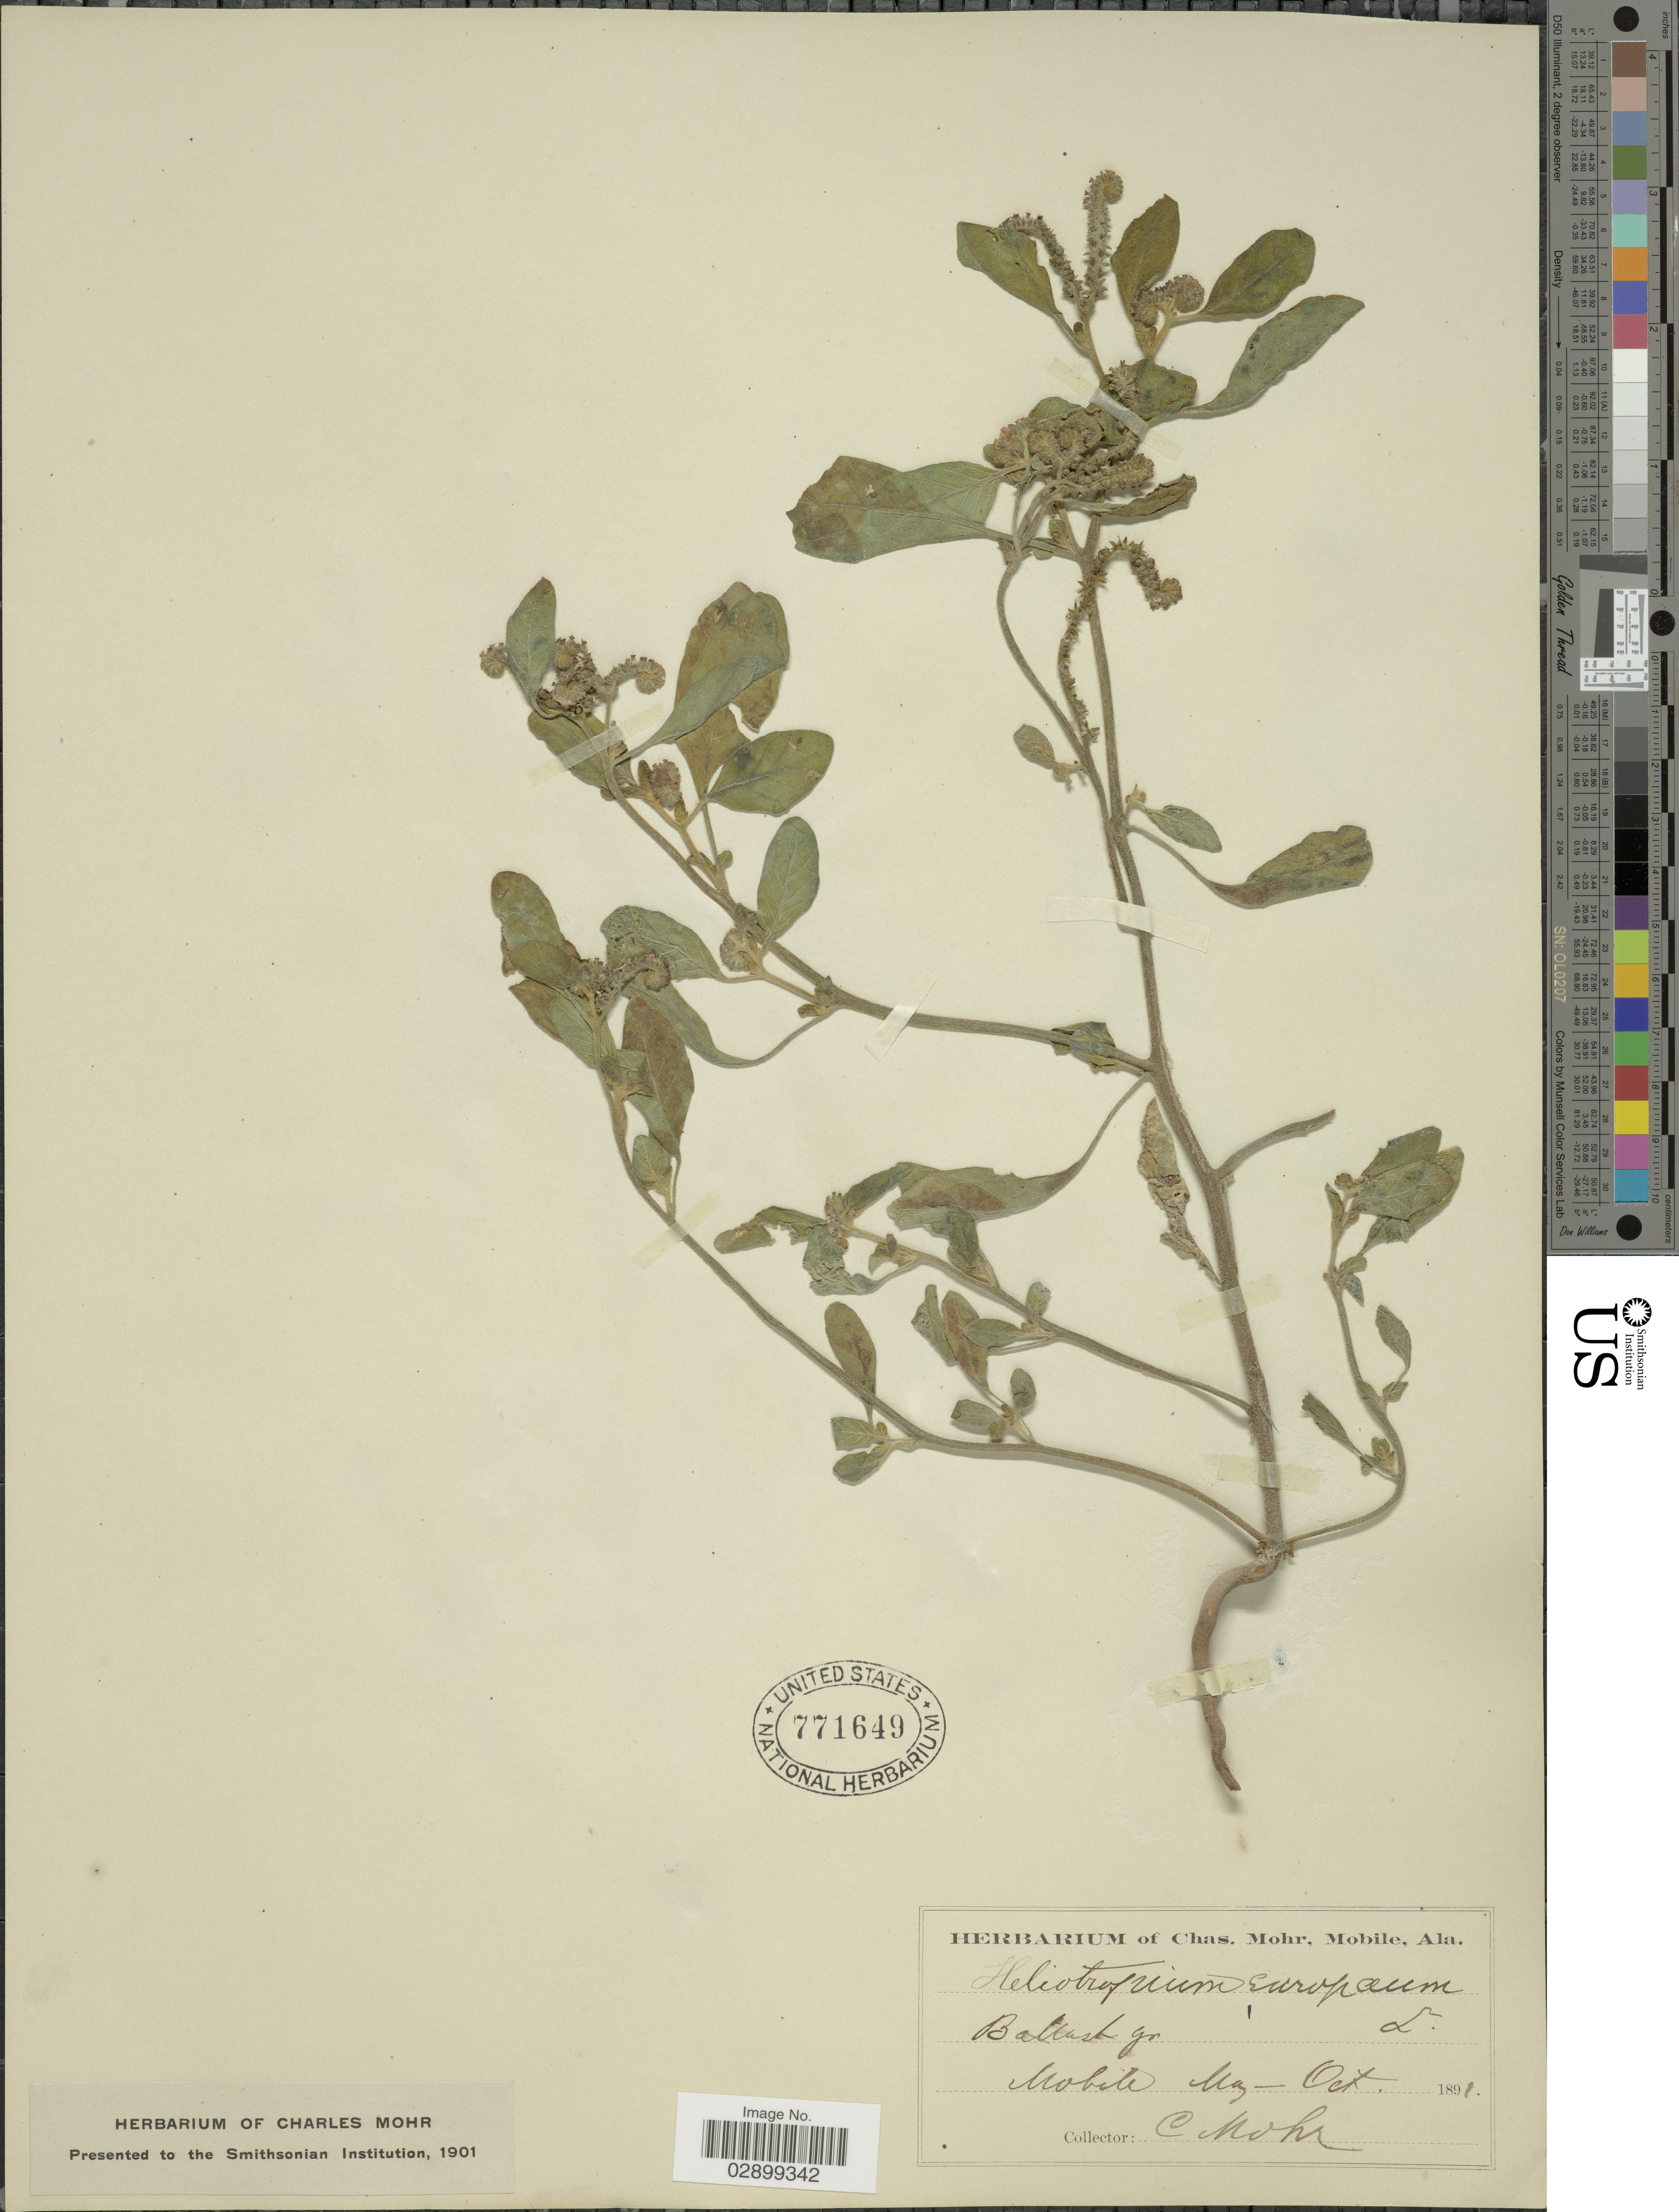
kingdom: Plantae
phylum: Tracheophyta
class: Magnoliopsida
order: Boraginales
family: Heliotropiaceae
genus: Heliotropium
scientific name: Heliotropium europaeum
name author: L.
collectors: C. T. Mohr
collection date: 1891-08/1891-10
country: United States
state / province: Alabama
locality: Ballast gr., Mobile.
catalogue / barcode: US 771649